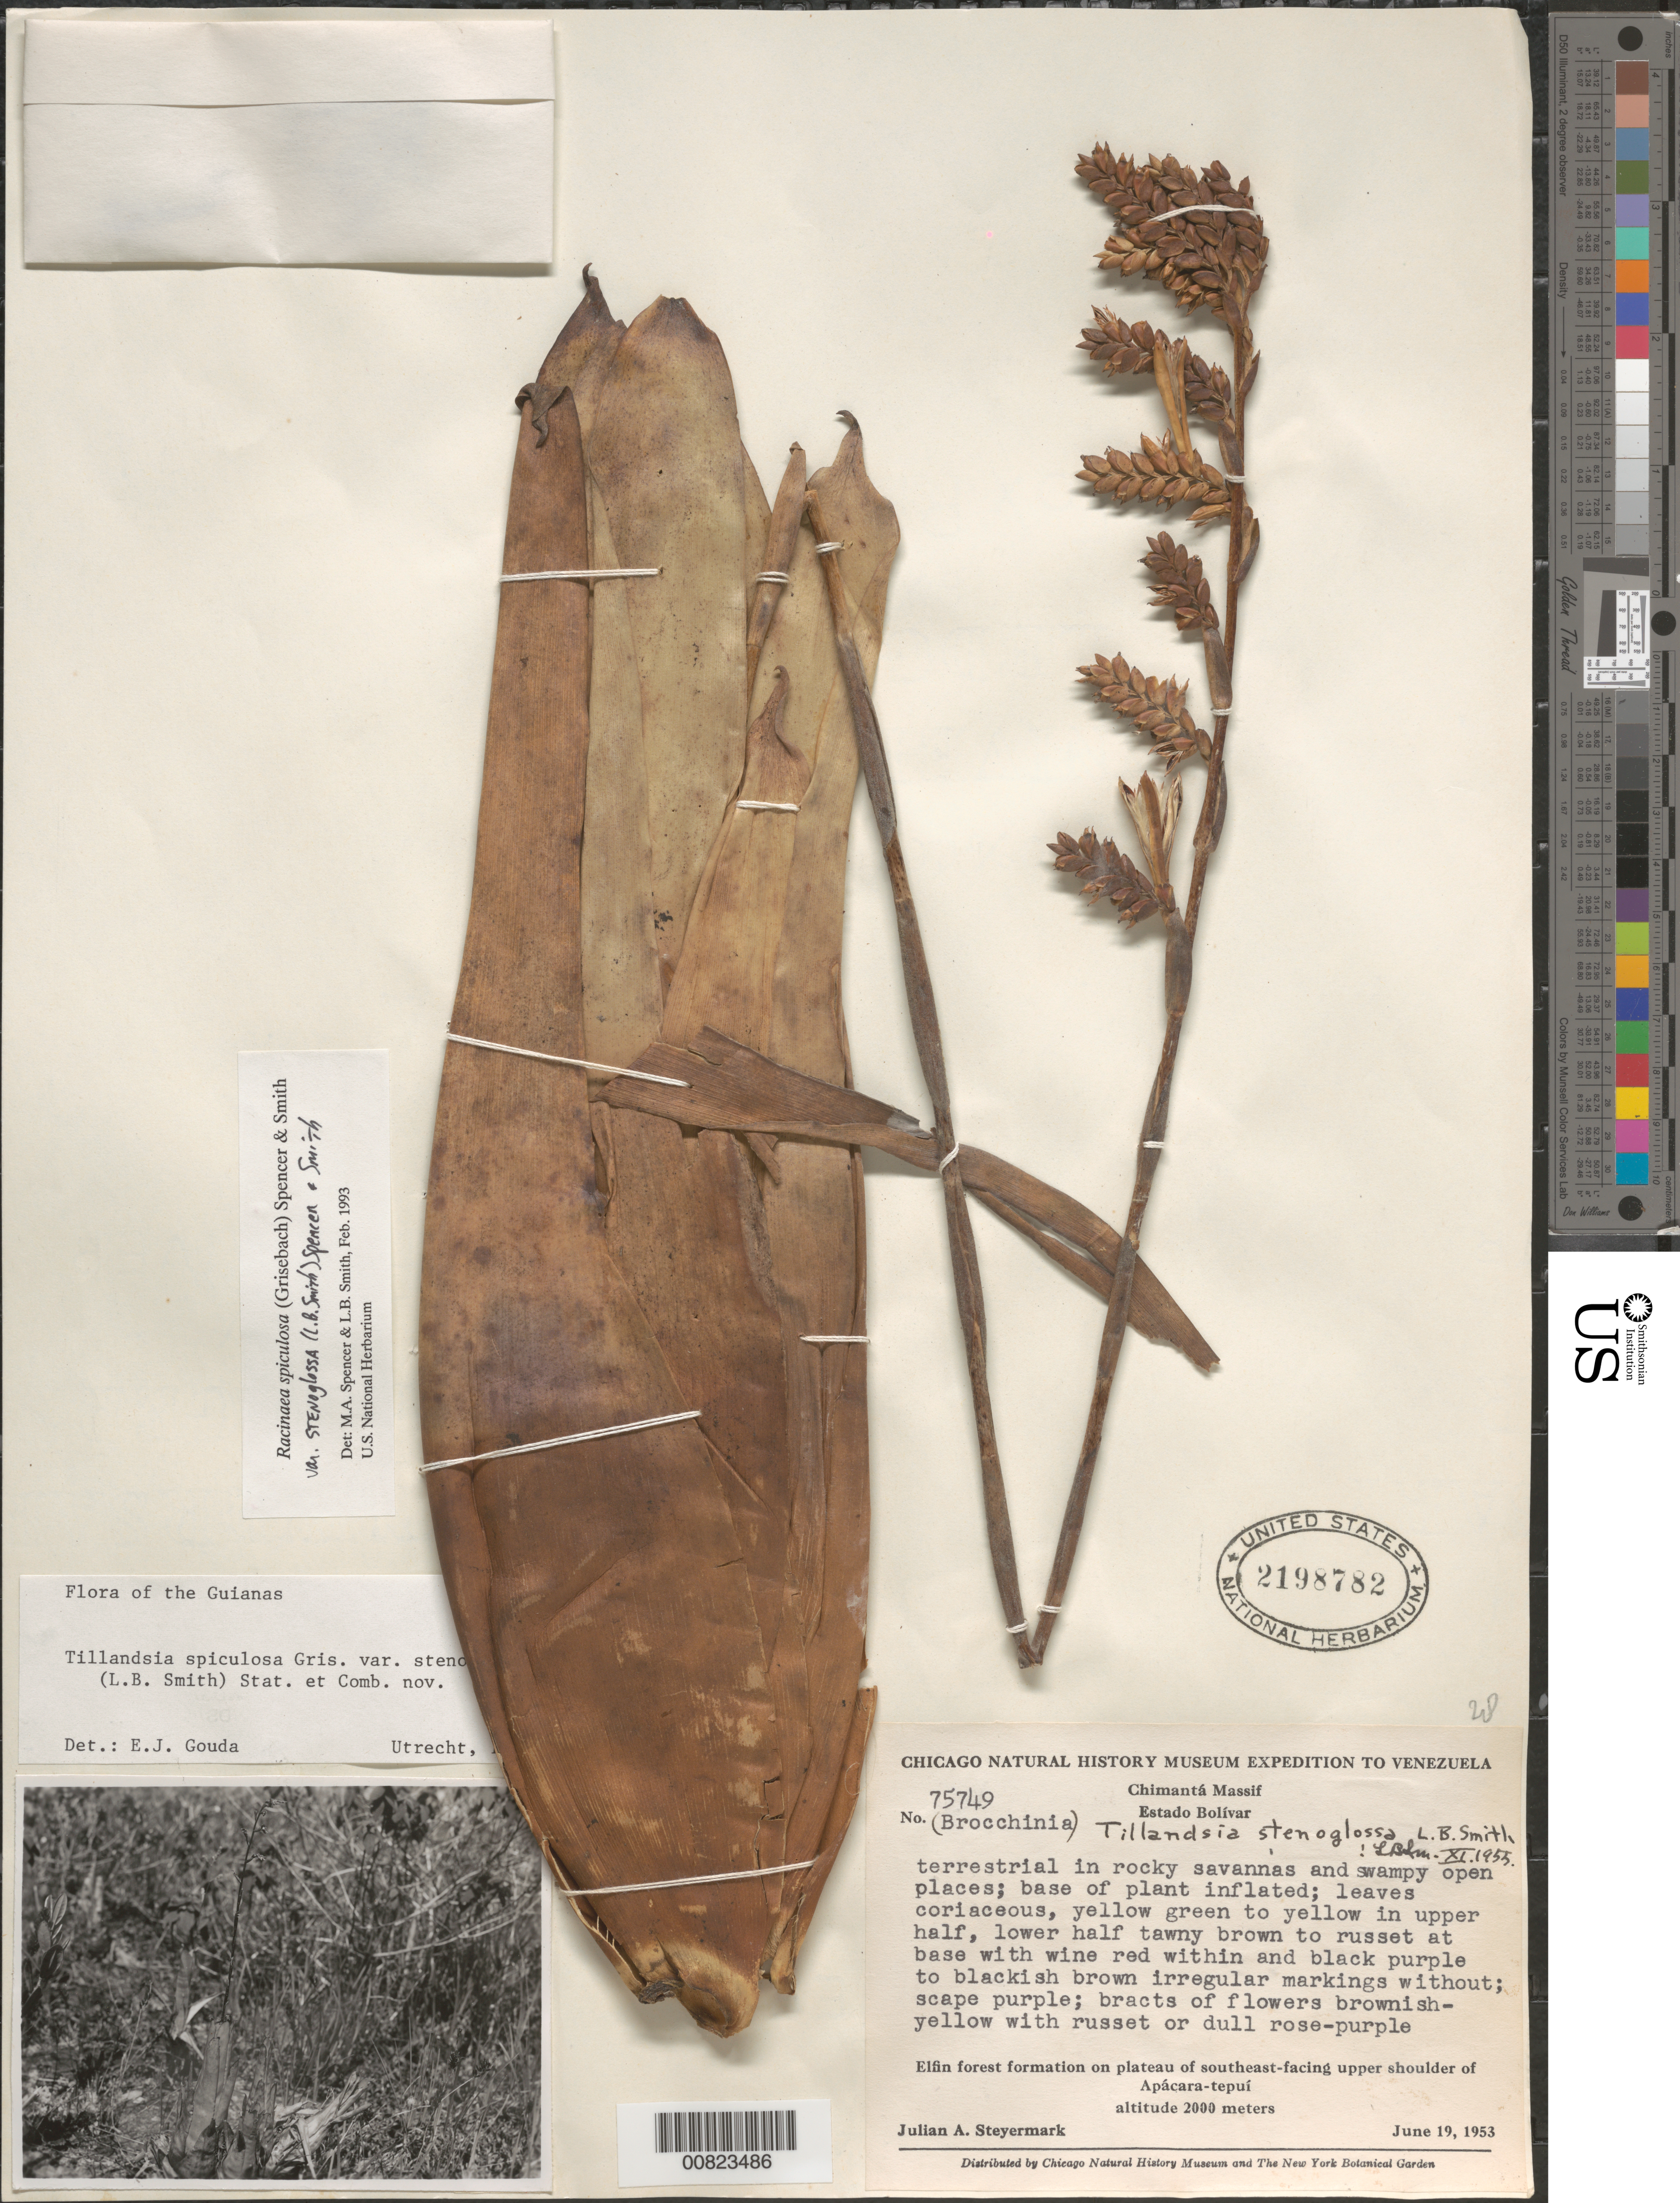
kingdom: Plantae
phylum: Tracheophyta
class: Liliopsida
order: Poales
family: Bromeliaceae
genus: Racinaea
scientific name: Racinaea spiculosa var. stenoglossa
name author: (L.B. Sm.) M.A. Spencer & L.B. Sm.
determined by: Spencer, M. A.; Smith, L. B.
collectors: J. Steyermark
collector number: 75749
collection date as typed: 19-Jun-53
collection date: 1953-06-19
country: Venezuela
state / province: Bolívar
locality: Chimantá Massif, Apácara-tepuí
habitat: Elfin forest formation on plateau, SE facing; in rocky savannas and swampy open places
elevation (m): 2000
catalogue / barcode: US 2198782